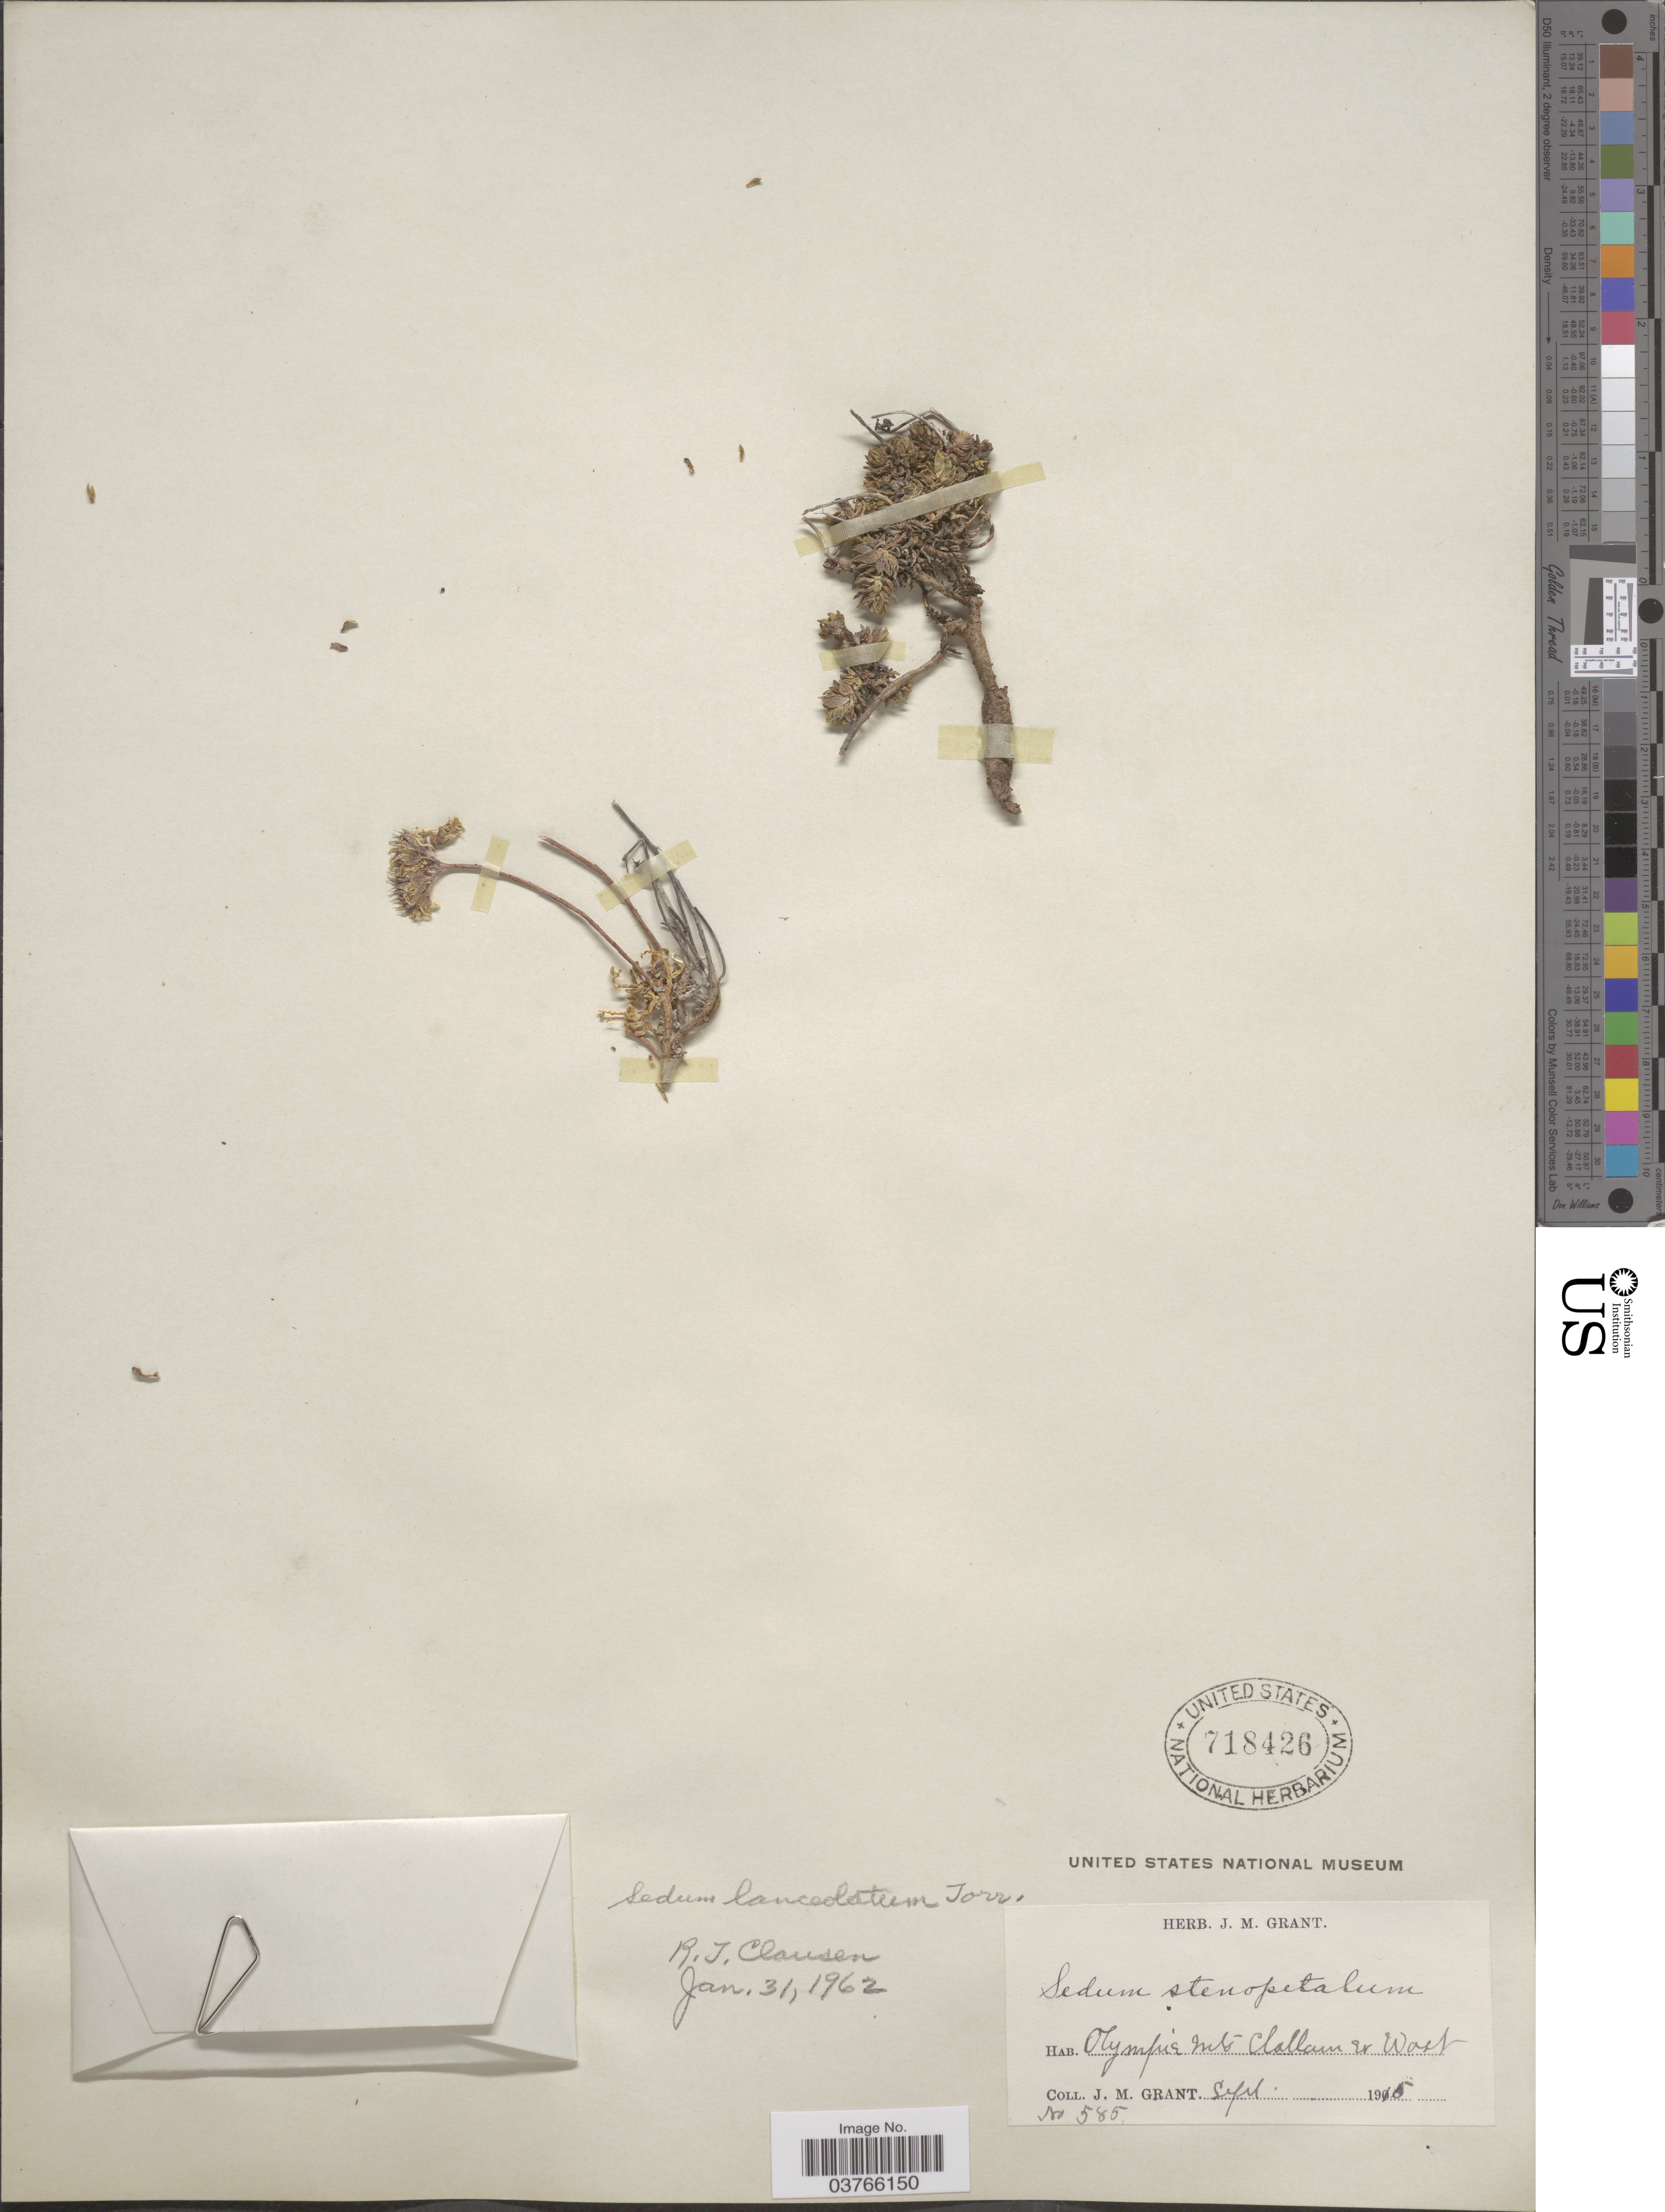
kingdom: Plantae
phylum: Tracheophyta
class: Magnoliopsida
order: Saxifragales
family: Crassulaceae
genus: Sedum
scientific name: Sedum lanceolatum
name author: Torr.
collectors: J. M. Grant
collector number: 585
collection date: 1915-09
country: United States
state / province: Washington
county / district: Thurston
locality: Olympia Mts Clallam.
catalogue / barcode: US 718426